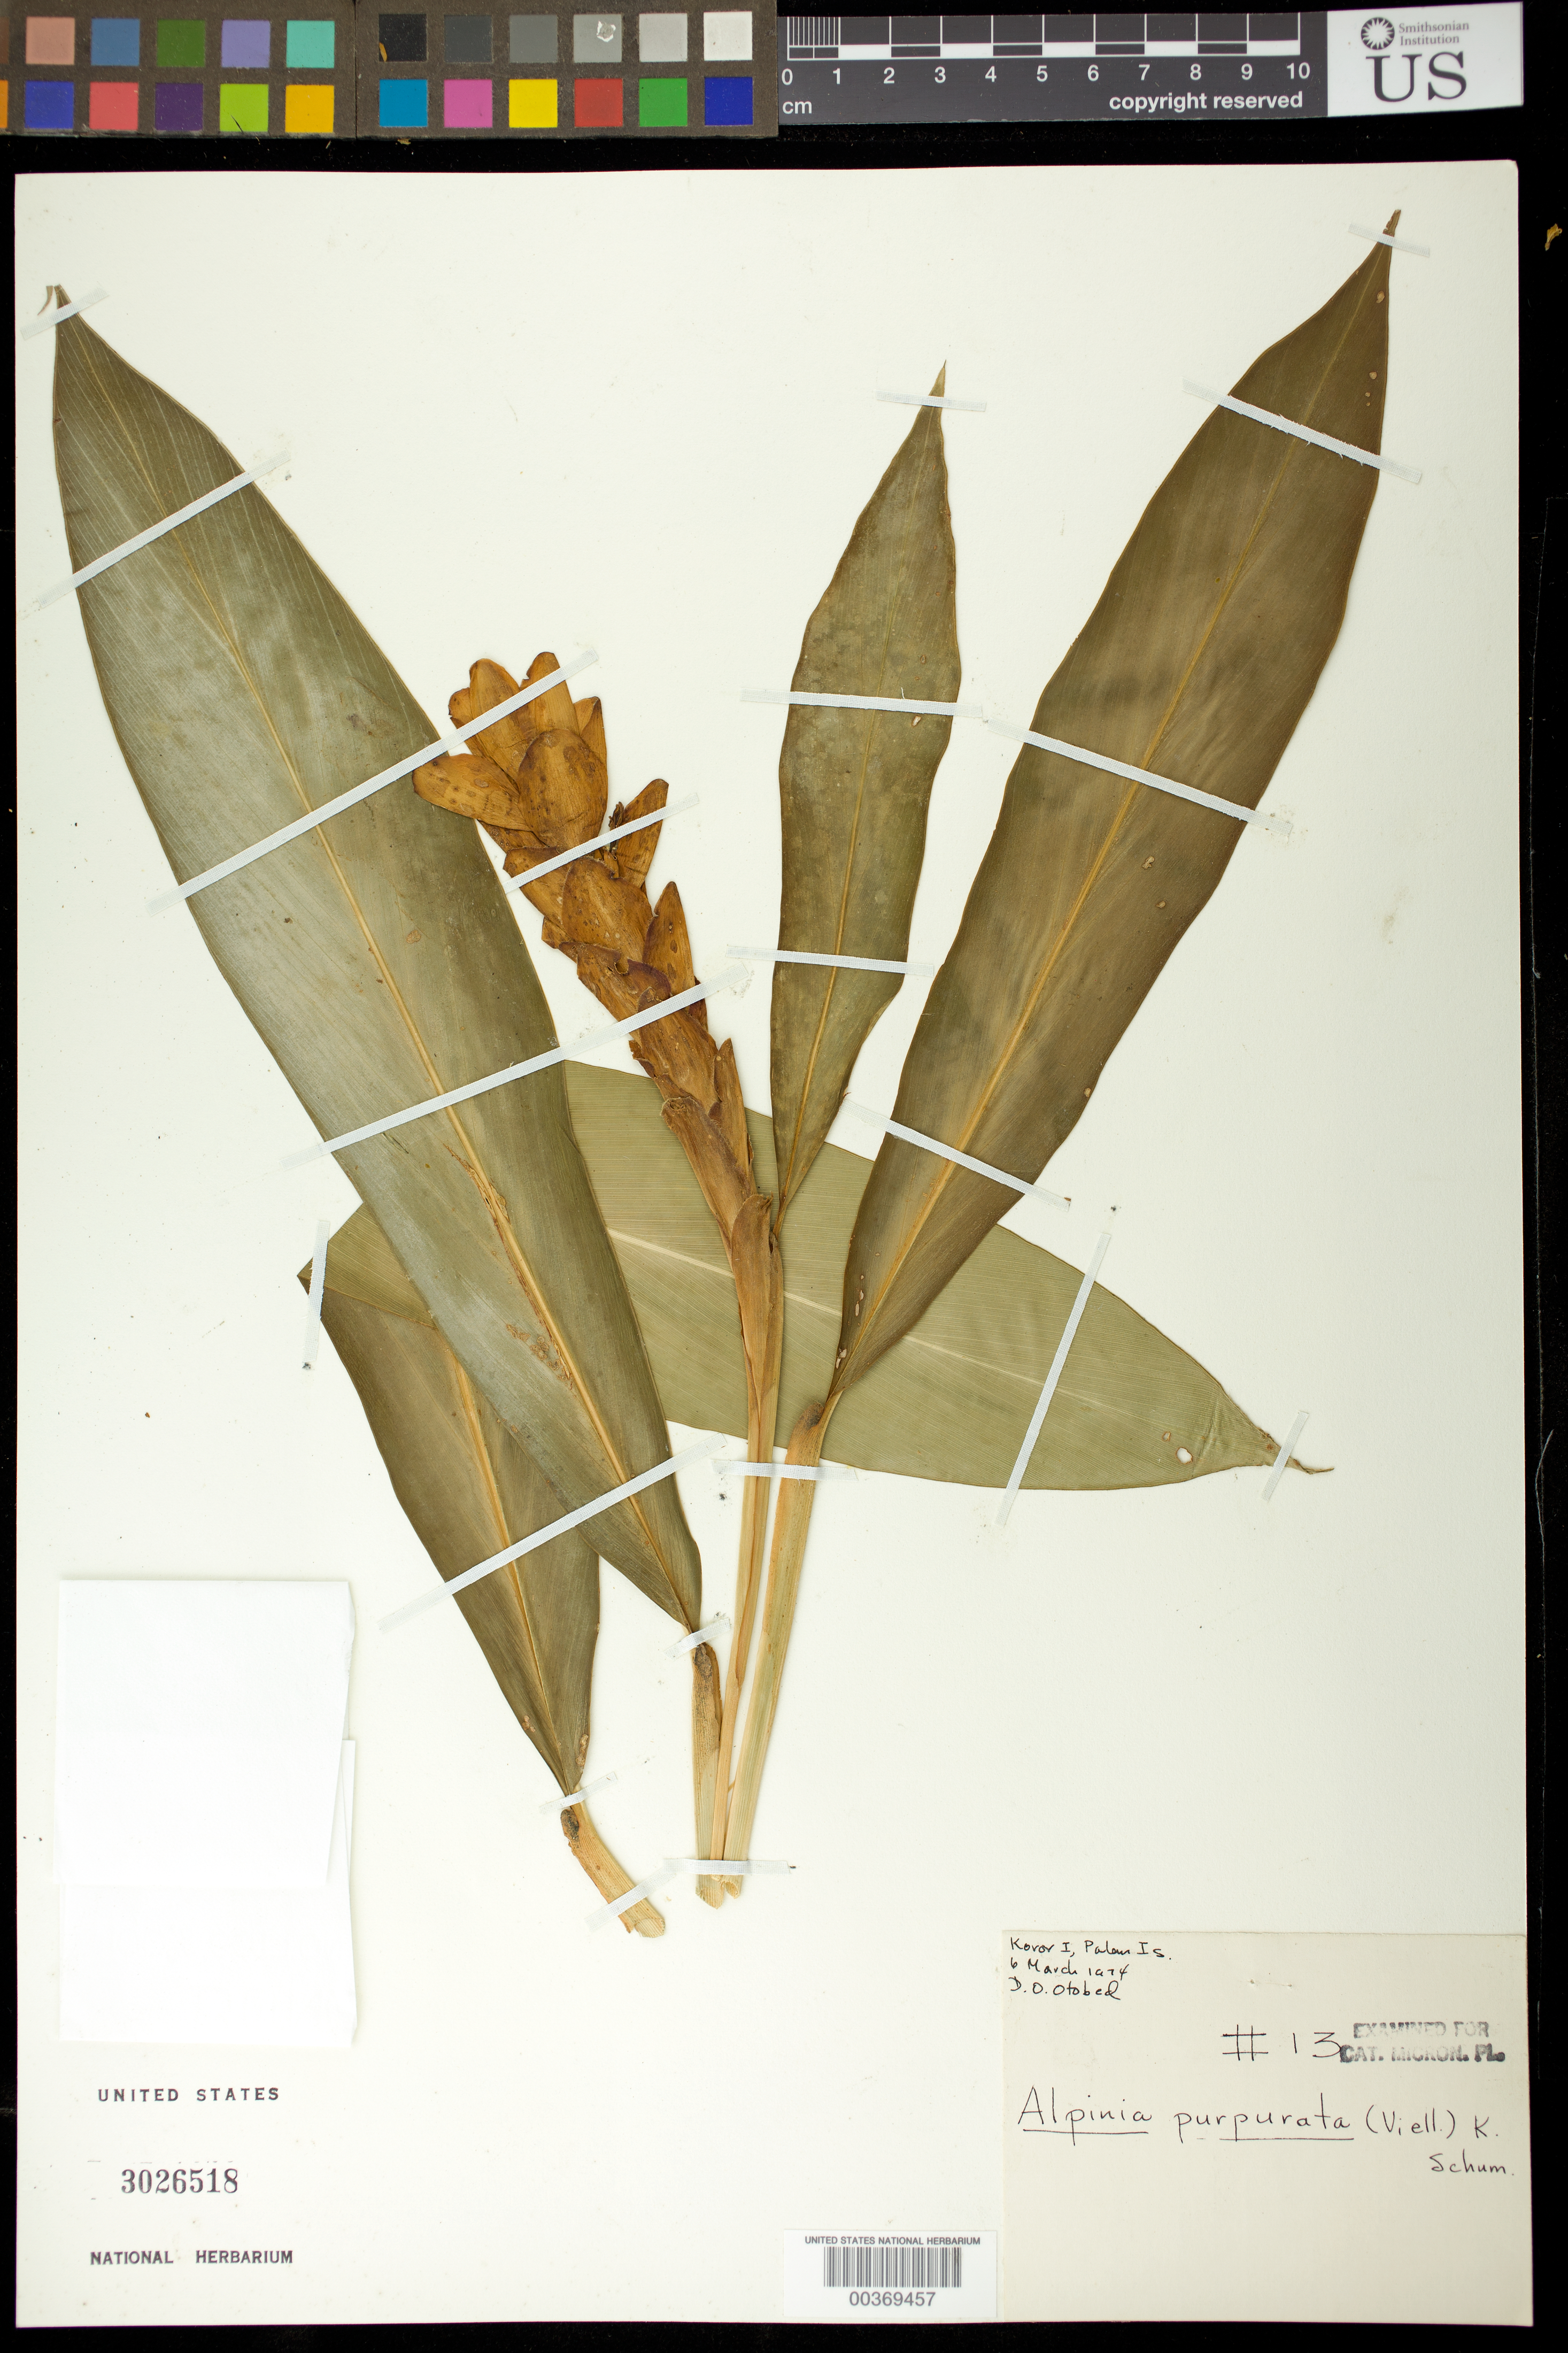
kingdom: Plantae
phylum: Tracheophyta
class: Liliopsida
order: Zingiberales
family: Zingiberaceae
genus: Alpinia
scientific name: Alpinia purpurata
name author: (Veill.) K. Schum.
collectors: D. O. Otobed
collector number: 13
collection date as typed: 06 Mar 1974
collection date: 1974-03-06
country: Palau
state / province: Koror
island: Oreor (Koror)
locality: Koror i., palau is.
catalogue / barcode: US 3026518